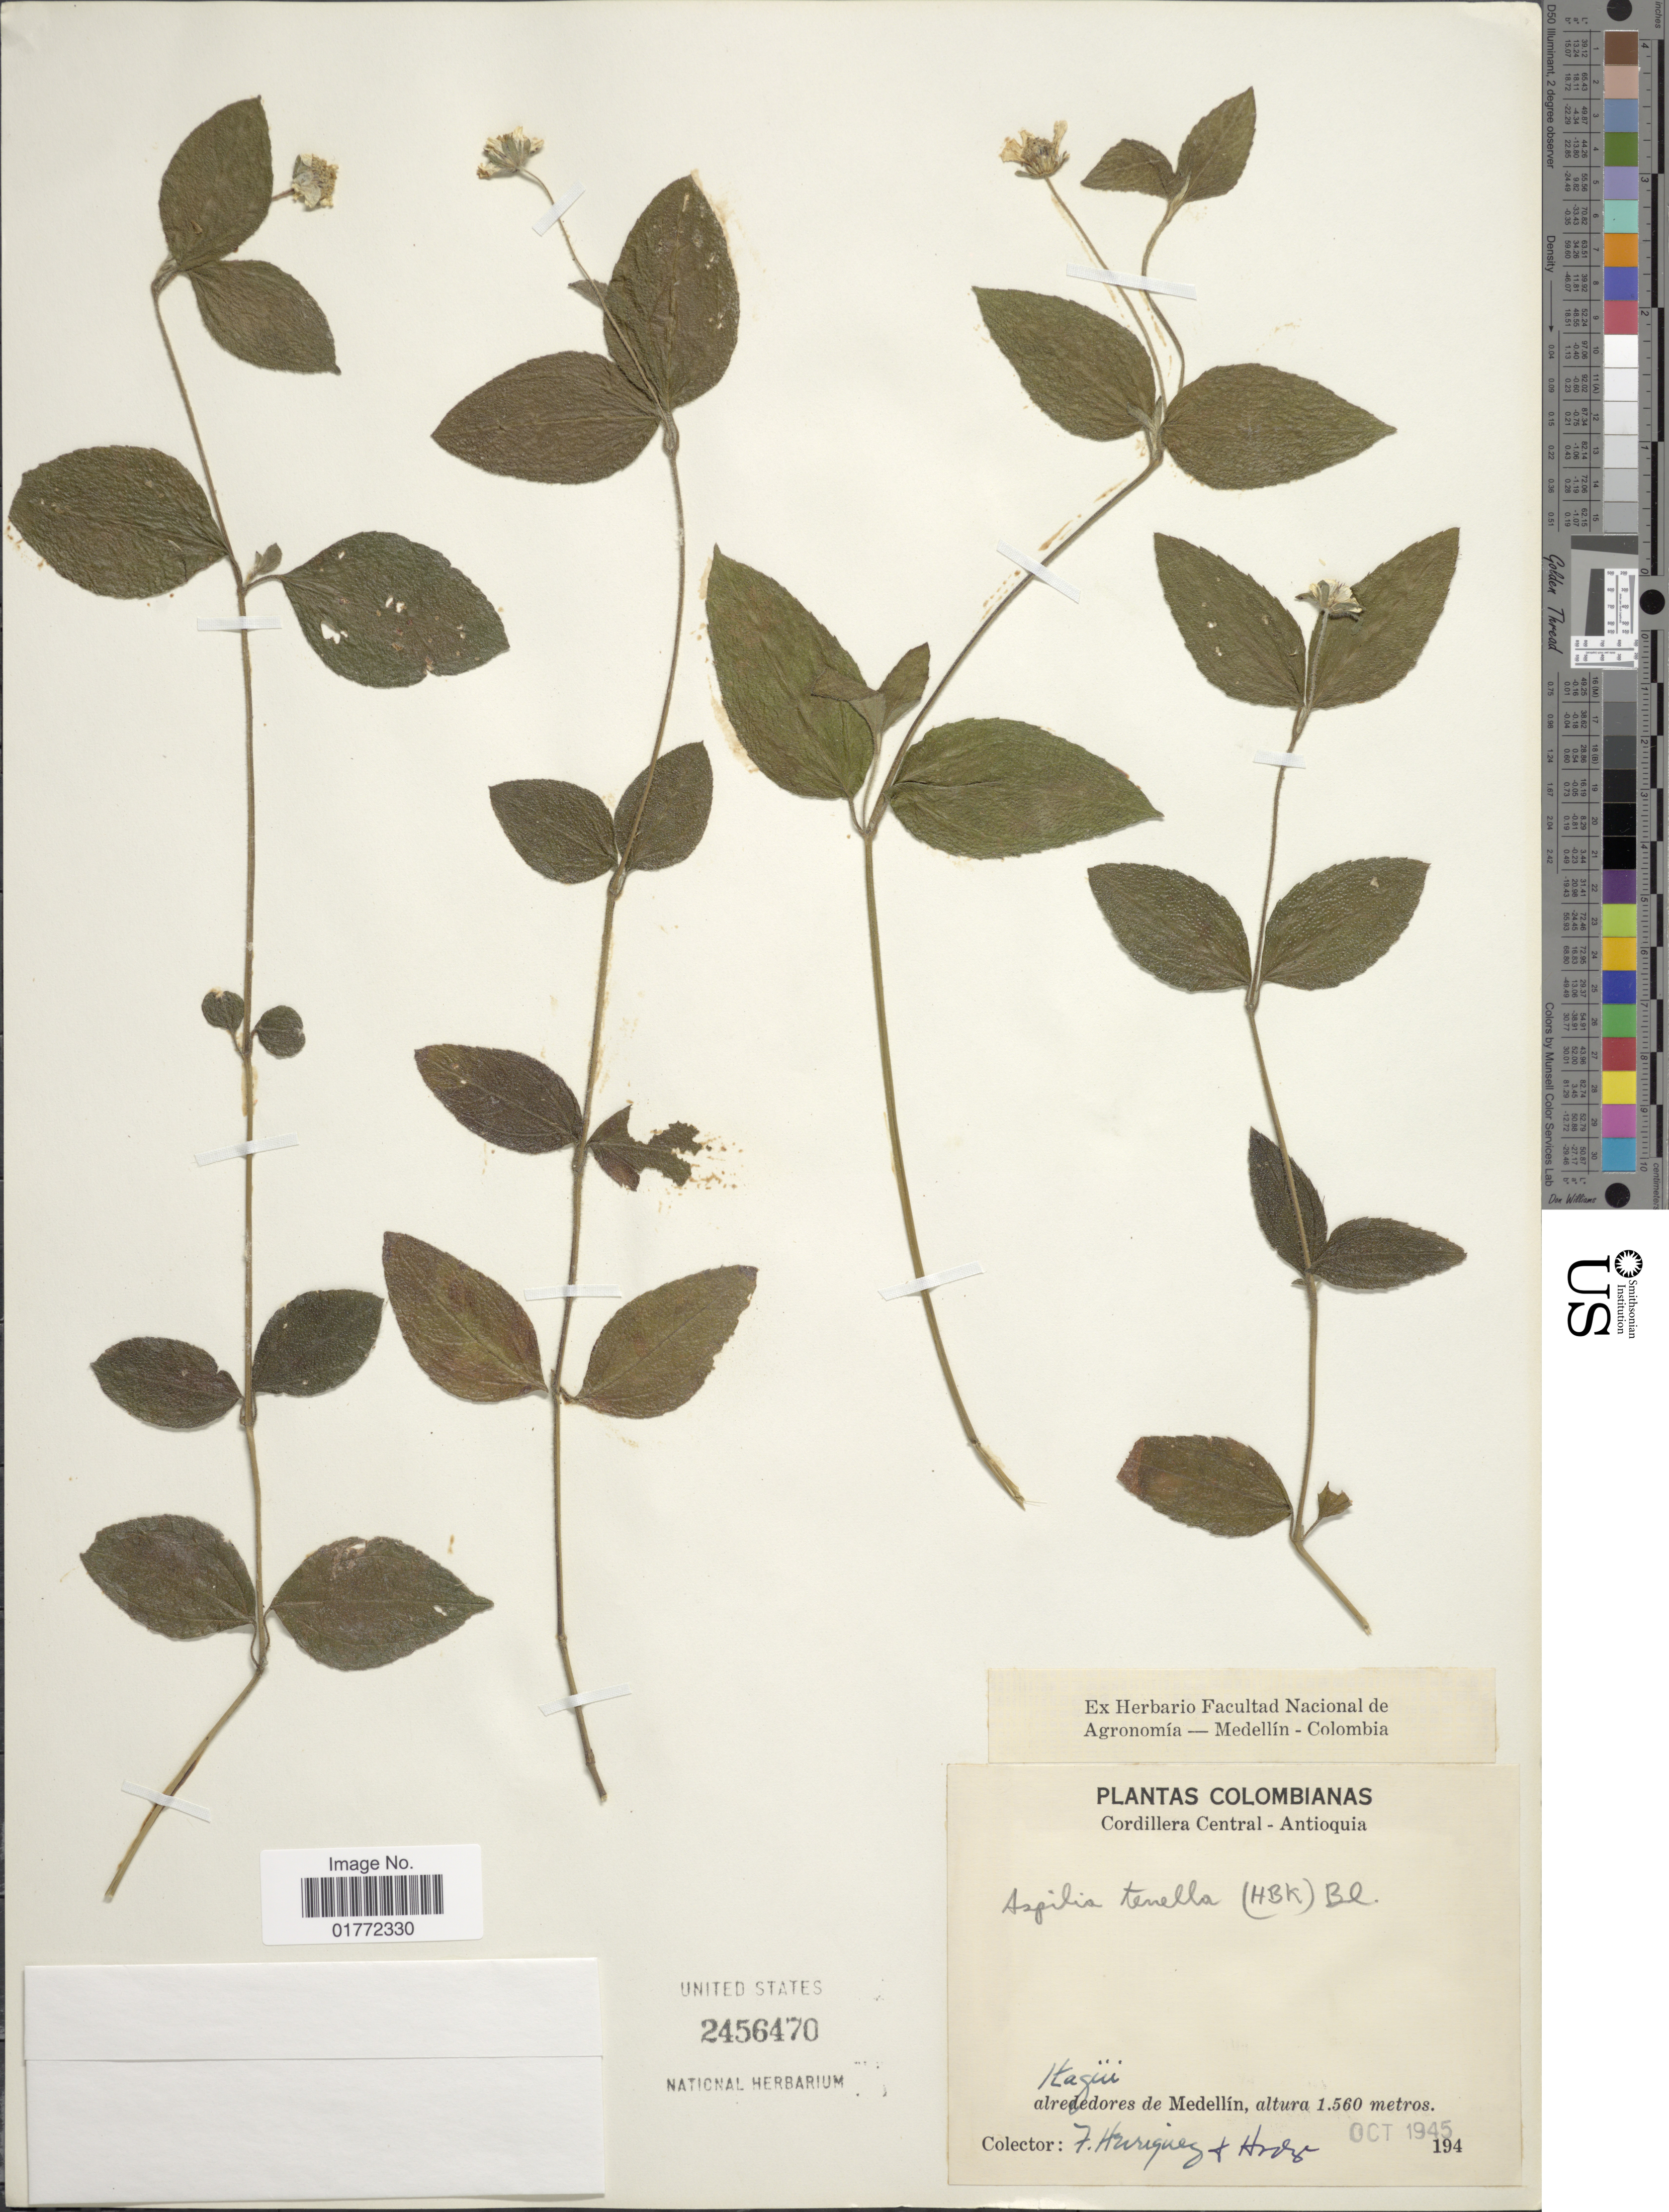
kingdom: Plantae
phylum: Tracheophyta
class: Magnoliopsida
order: Asterales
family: Asteraceae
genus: Eleutheranthera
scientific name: Eleutheranthera tenella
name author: (Kunth) H. Rob.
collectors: F. Henriquez & Hodge, --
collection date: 1945-10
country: Colombia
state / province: Antioquia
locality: Cordillera Central, alrededores de Medellin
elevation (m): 1560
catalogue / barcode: US 2456470